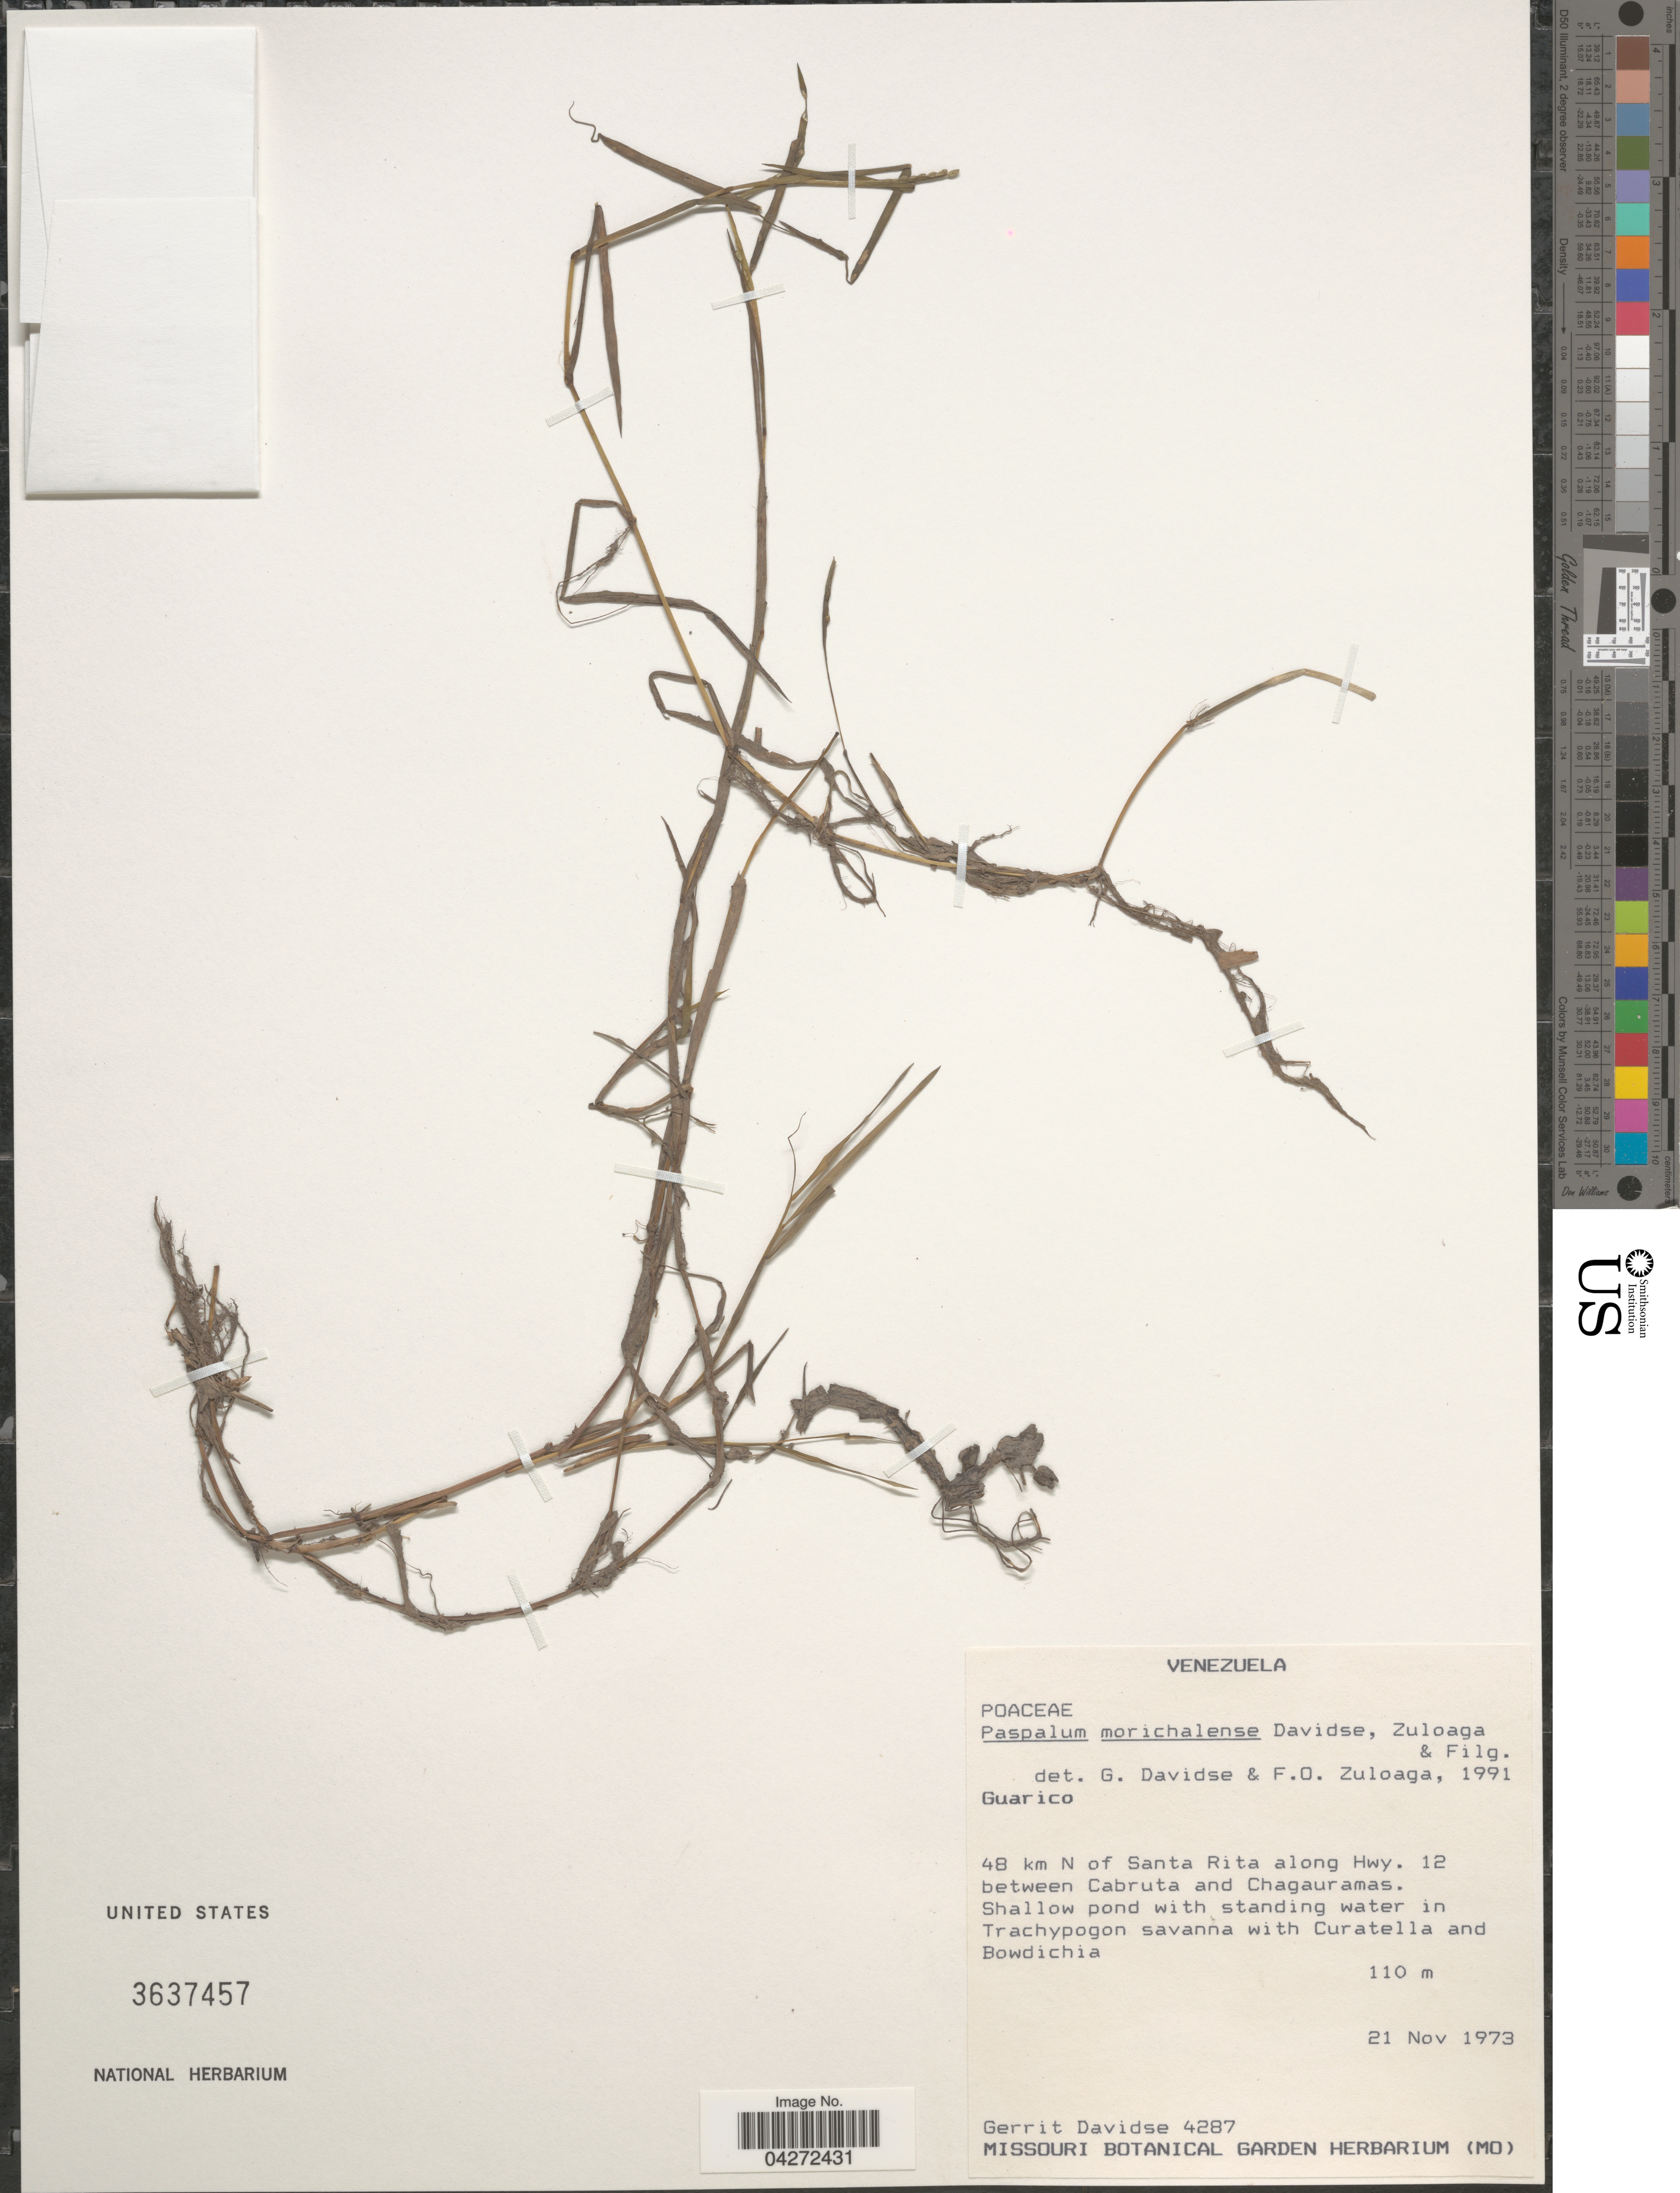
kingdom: Plantae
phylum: Tracheophyta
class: Liliopsida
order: Poales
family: Poaceae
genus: Paspalum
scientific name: Paspalum morichalense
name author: Davidse et al.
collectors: G. Davidse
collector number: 4287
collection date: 1973-11-21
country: Venezuela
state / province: Guarico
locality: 48 km N of Santa Rita along Hwy. 12 between Cabruta and Chaguaramas.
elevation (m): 110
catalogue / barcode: US 3637457